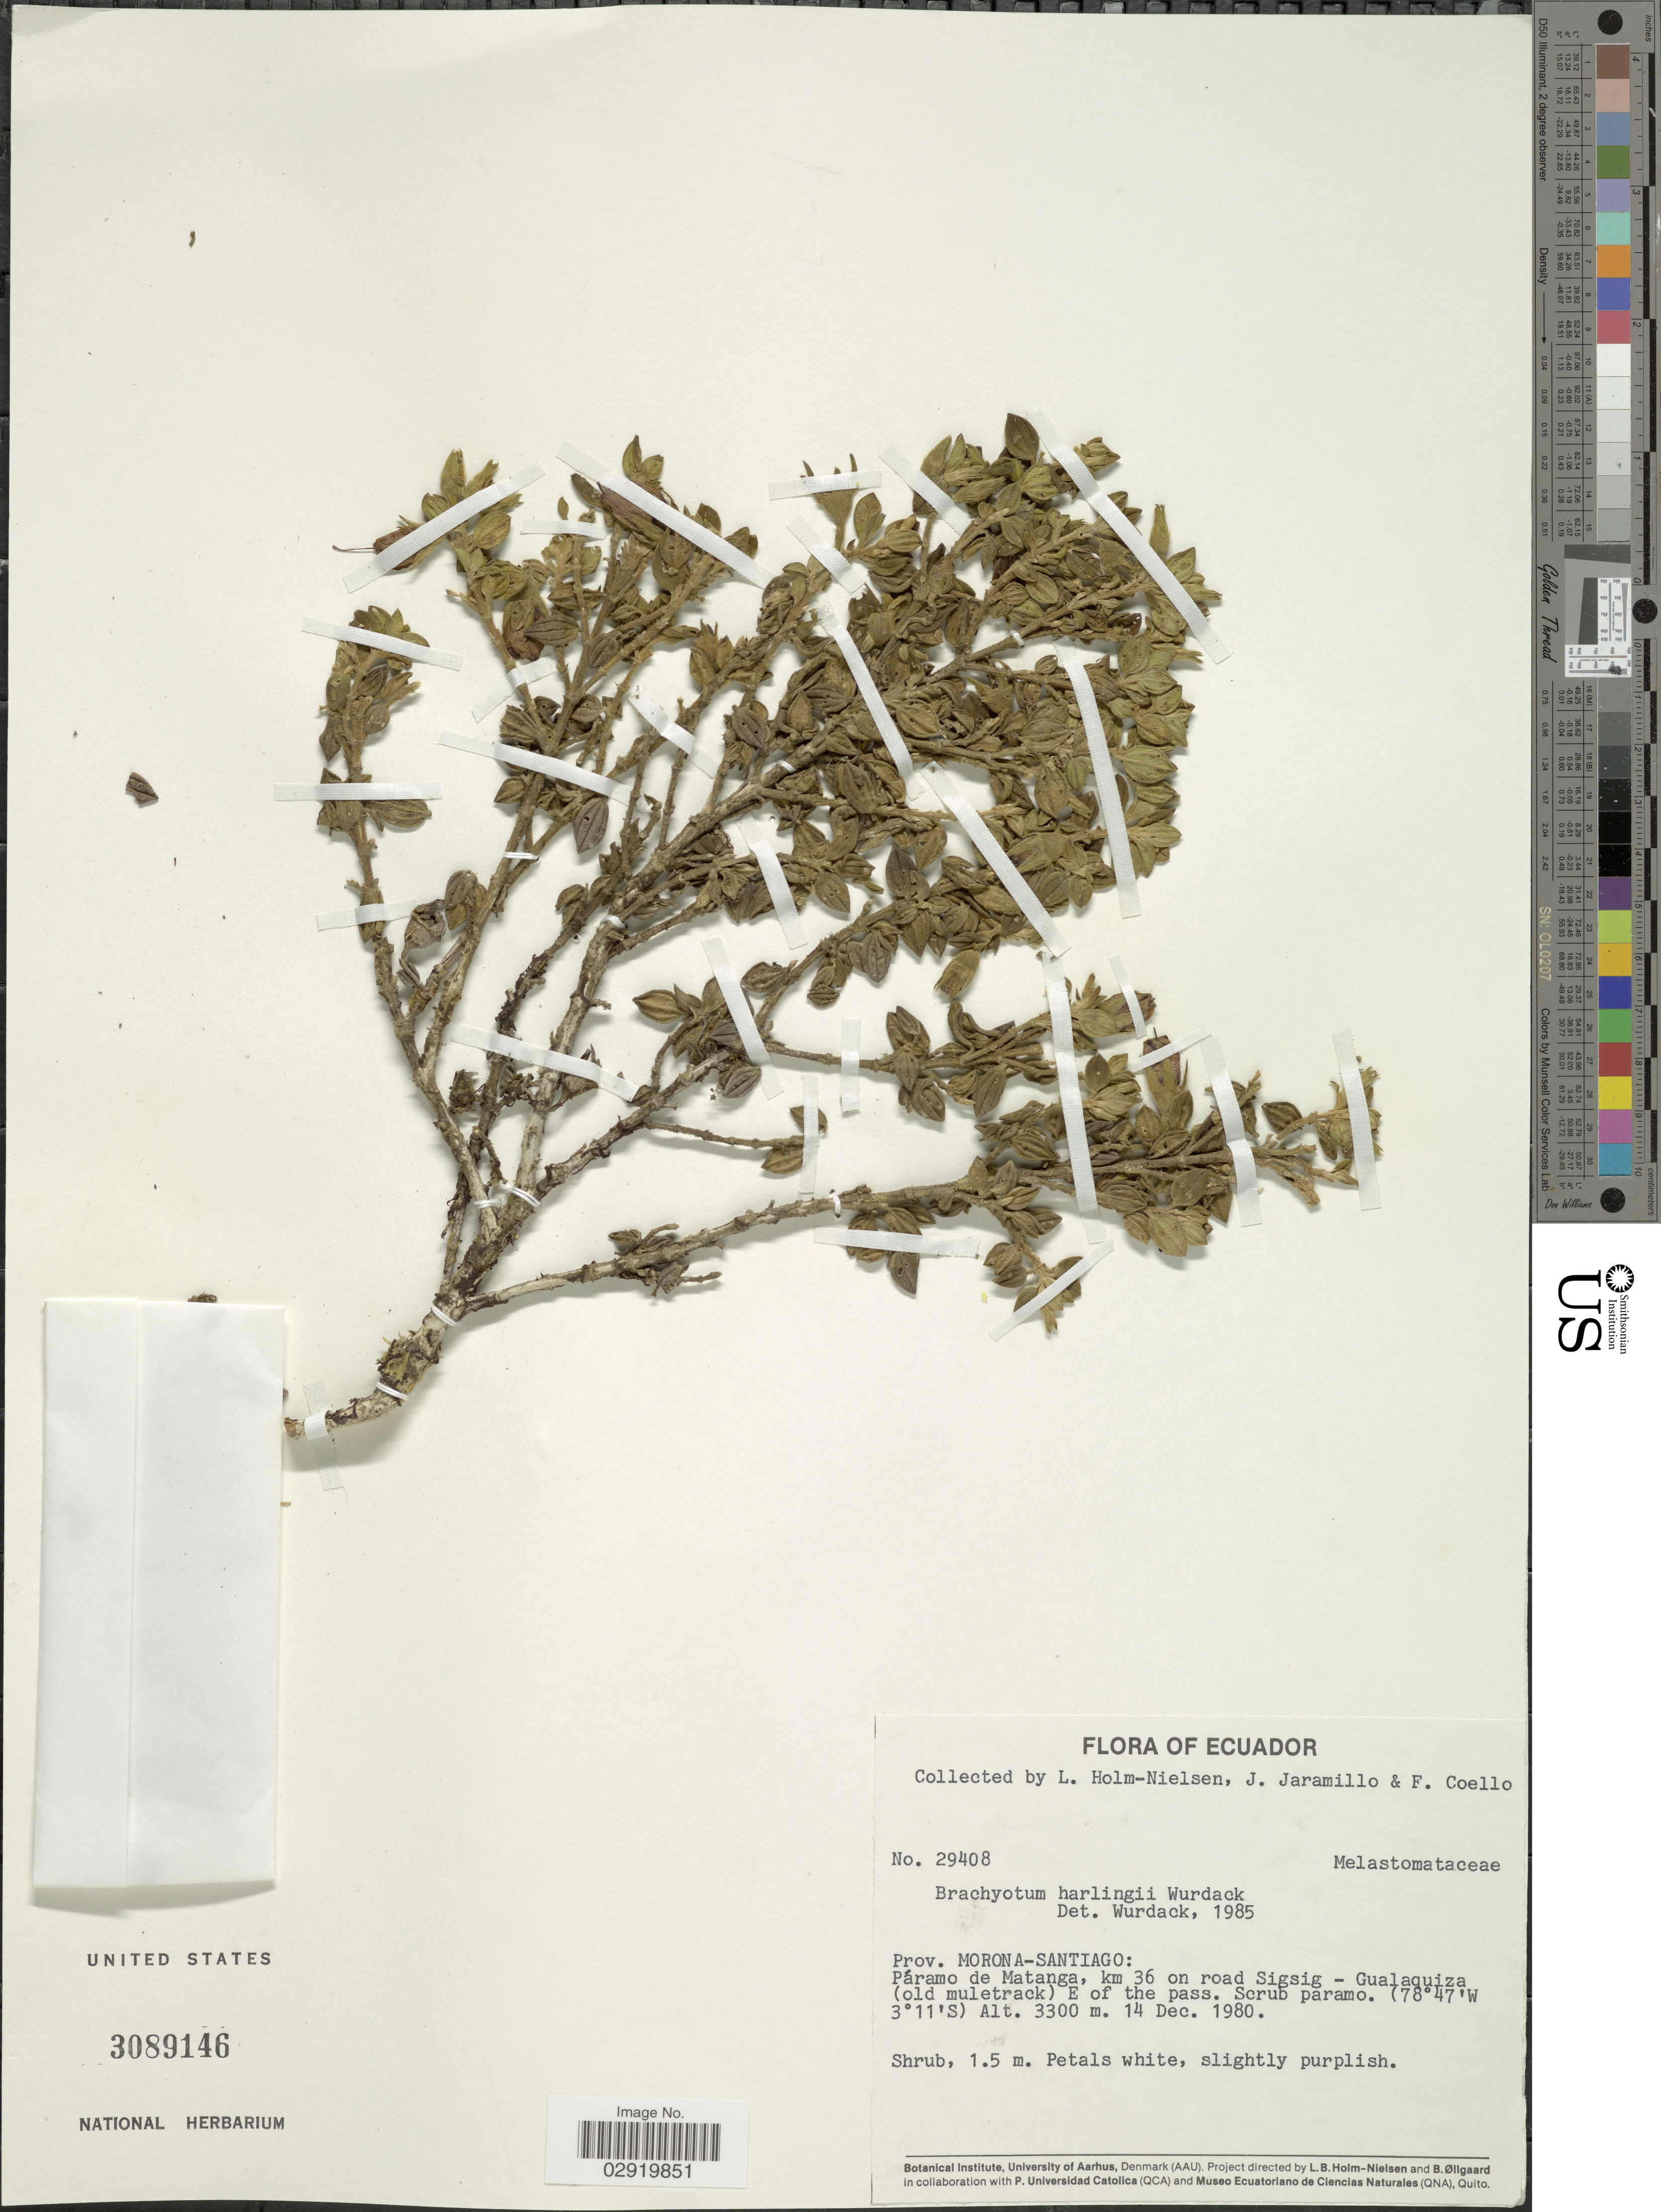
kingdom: Plantae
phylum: Tracheophyta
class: Magnoliopsida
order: Myrtales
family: Melastomataceae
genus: Brachyotum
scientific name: Brachyotum harlingii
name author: Wurdack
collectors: L. Holm-Nielsen, J. Jaramillo & F. Coello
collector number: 29408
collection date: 1980-12-14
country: Ecuador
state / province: Morona-Santiago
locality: Páramo de Matanga, km 36 on road Sigsig - Gualaquiza (old muletrack) E of the pass.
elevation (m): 3300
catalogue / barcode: US 3089146